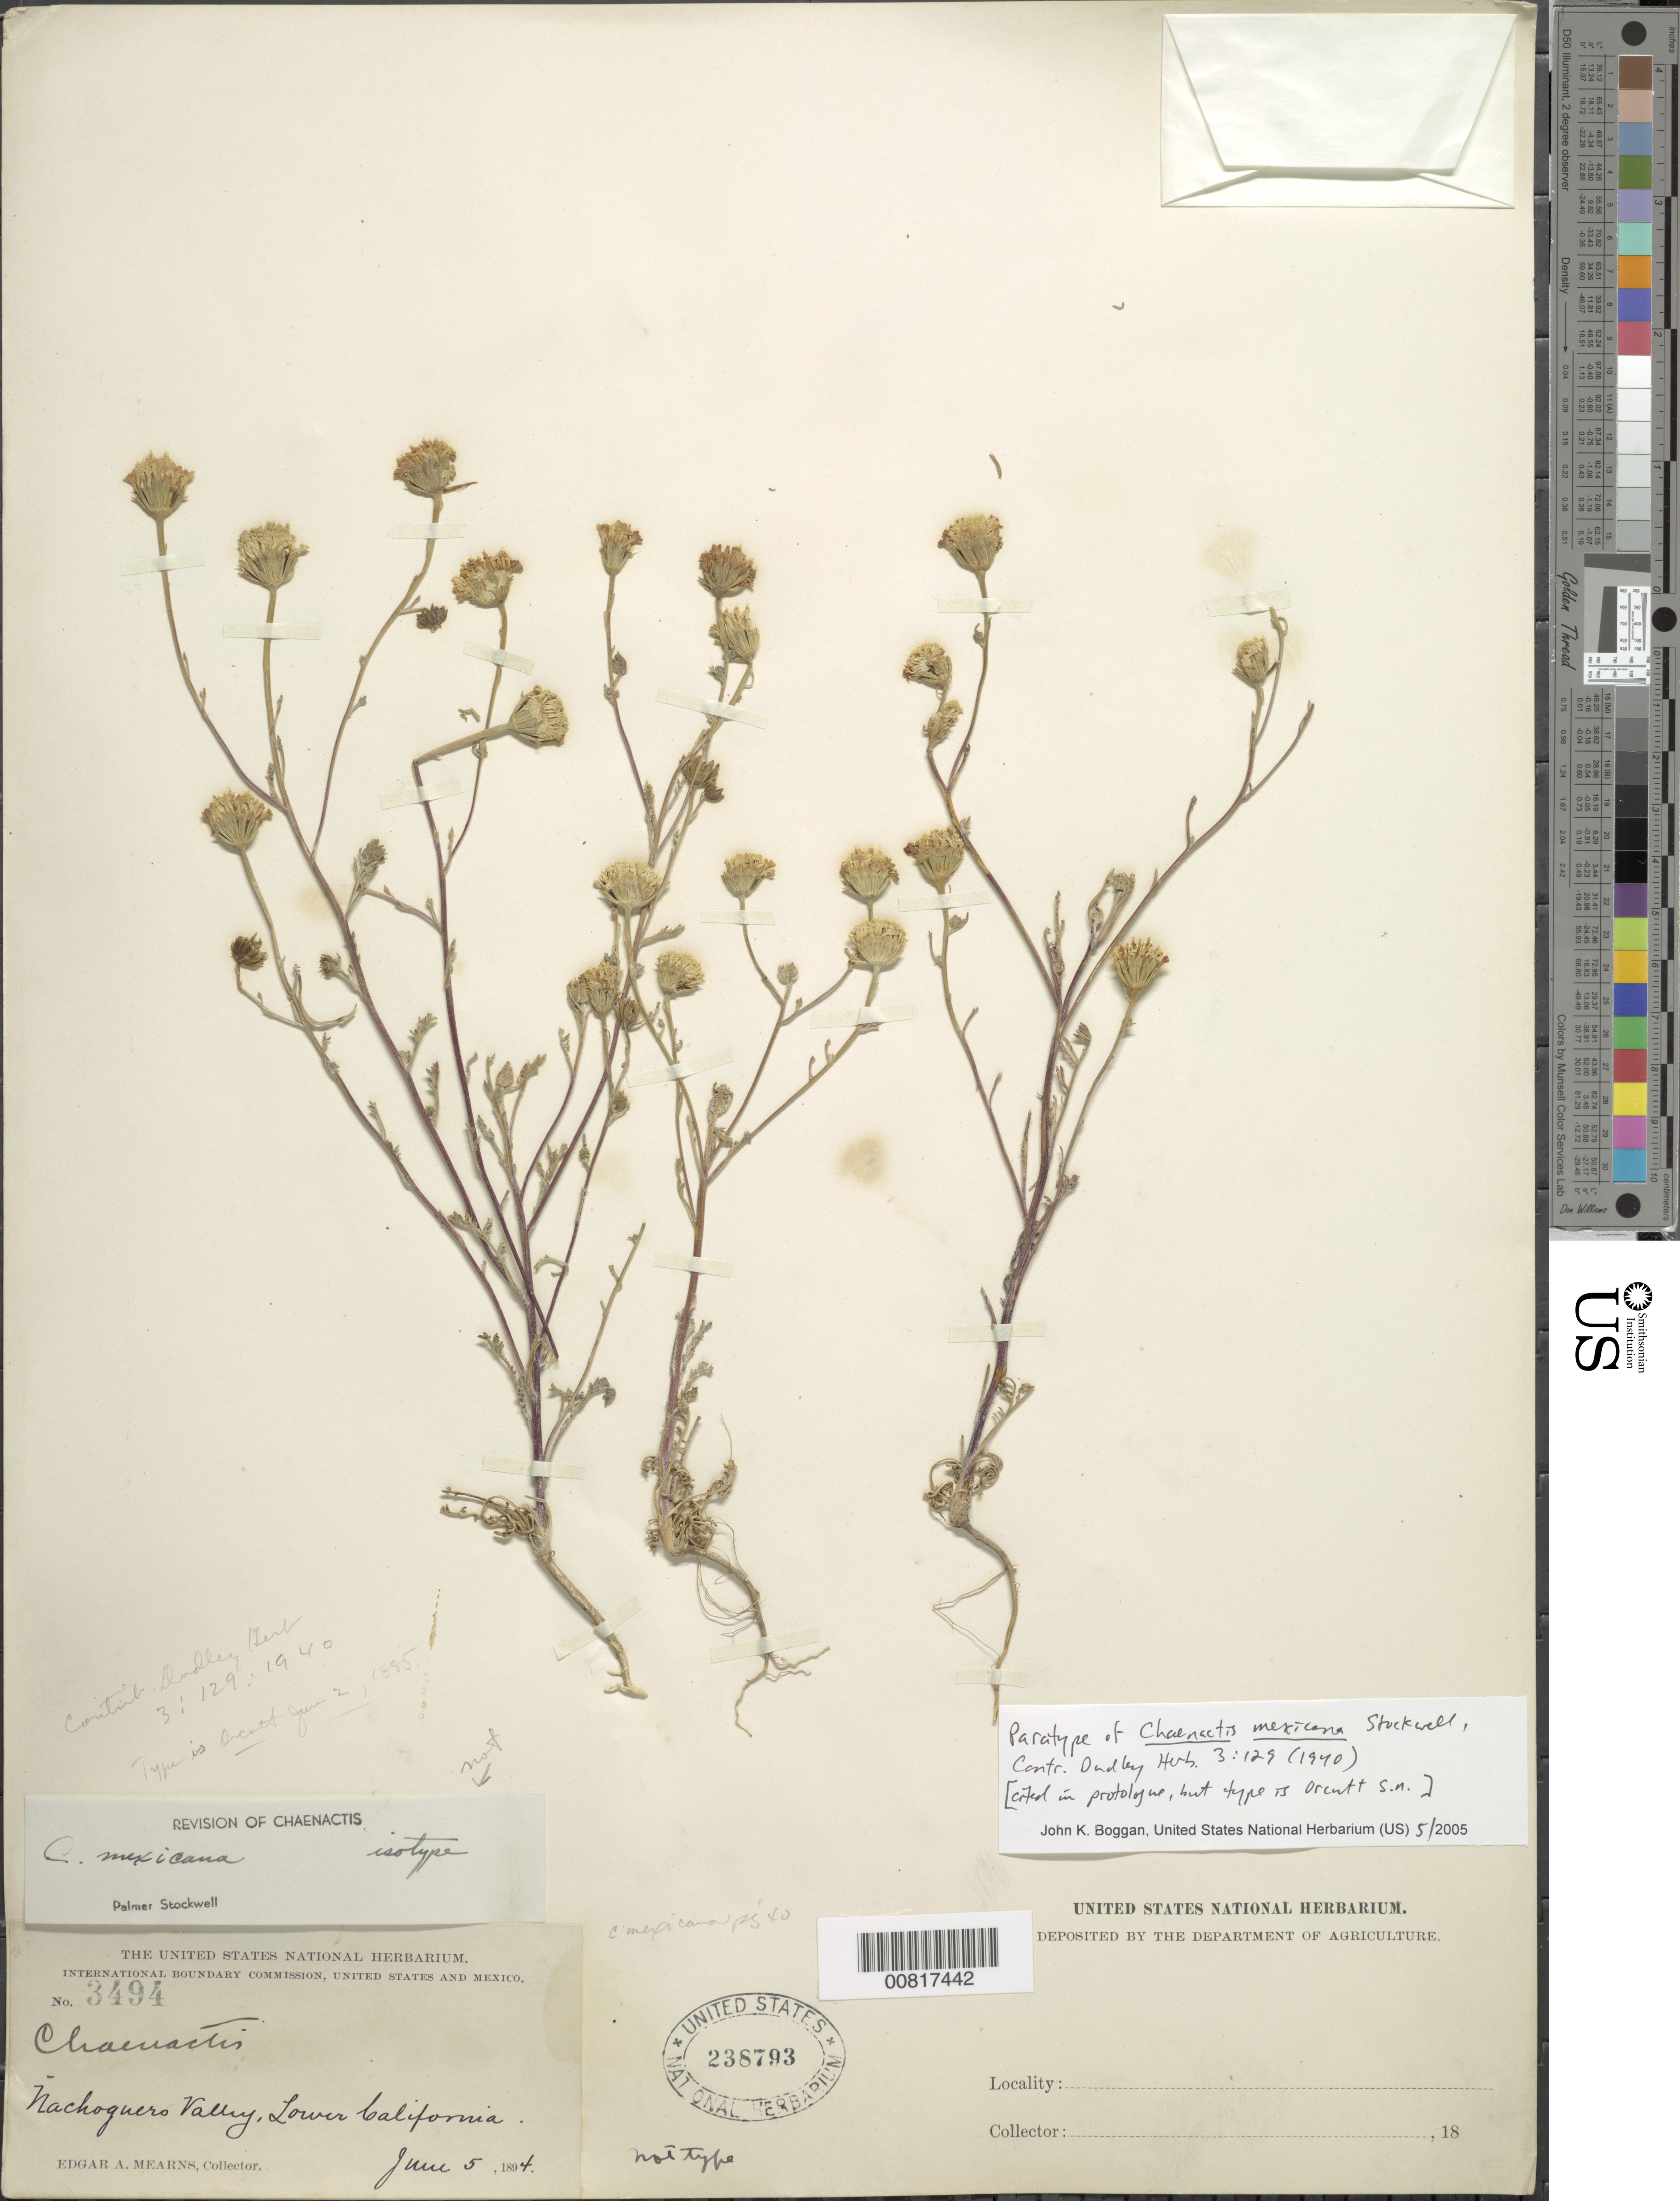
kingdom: Plantae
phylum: Tracheophyta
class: Magnoliopsida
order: Asterales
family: Asteraceae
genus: Chaenactis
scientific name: Chaenactis mexicana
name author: Stockw.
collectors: E. A. Mearns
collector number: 3494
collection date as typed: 05 Jun 1894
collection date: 1894-06-05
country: Mexico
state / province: Baja California Norte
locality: Nachoguero Valley, Baja California.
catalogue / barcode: US 238793